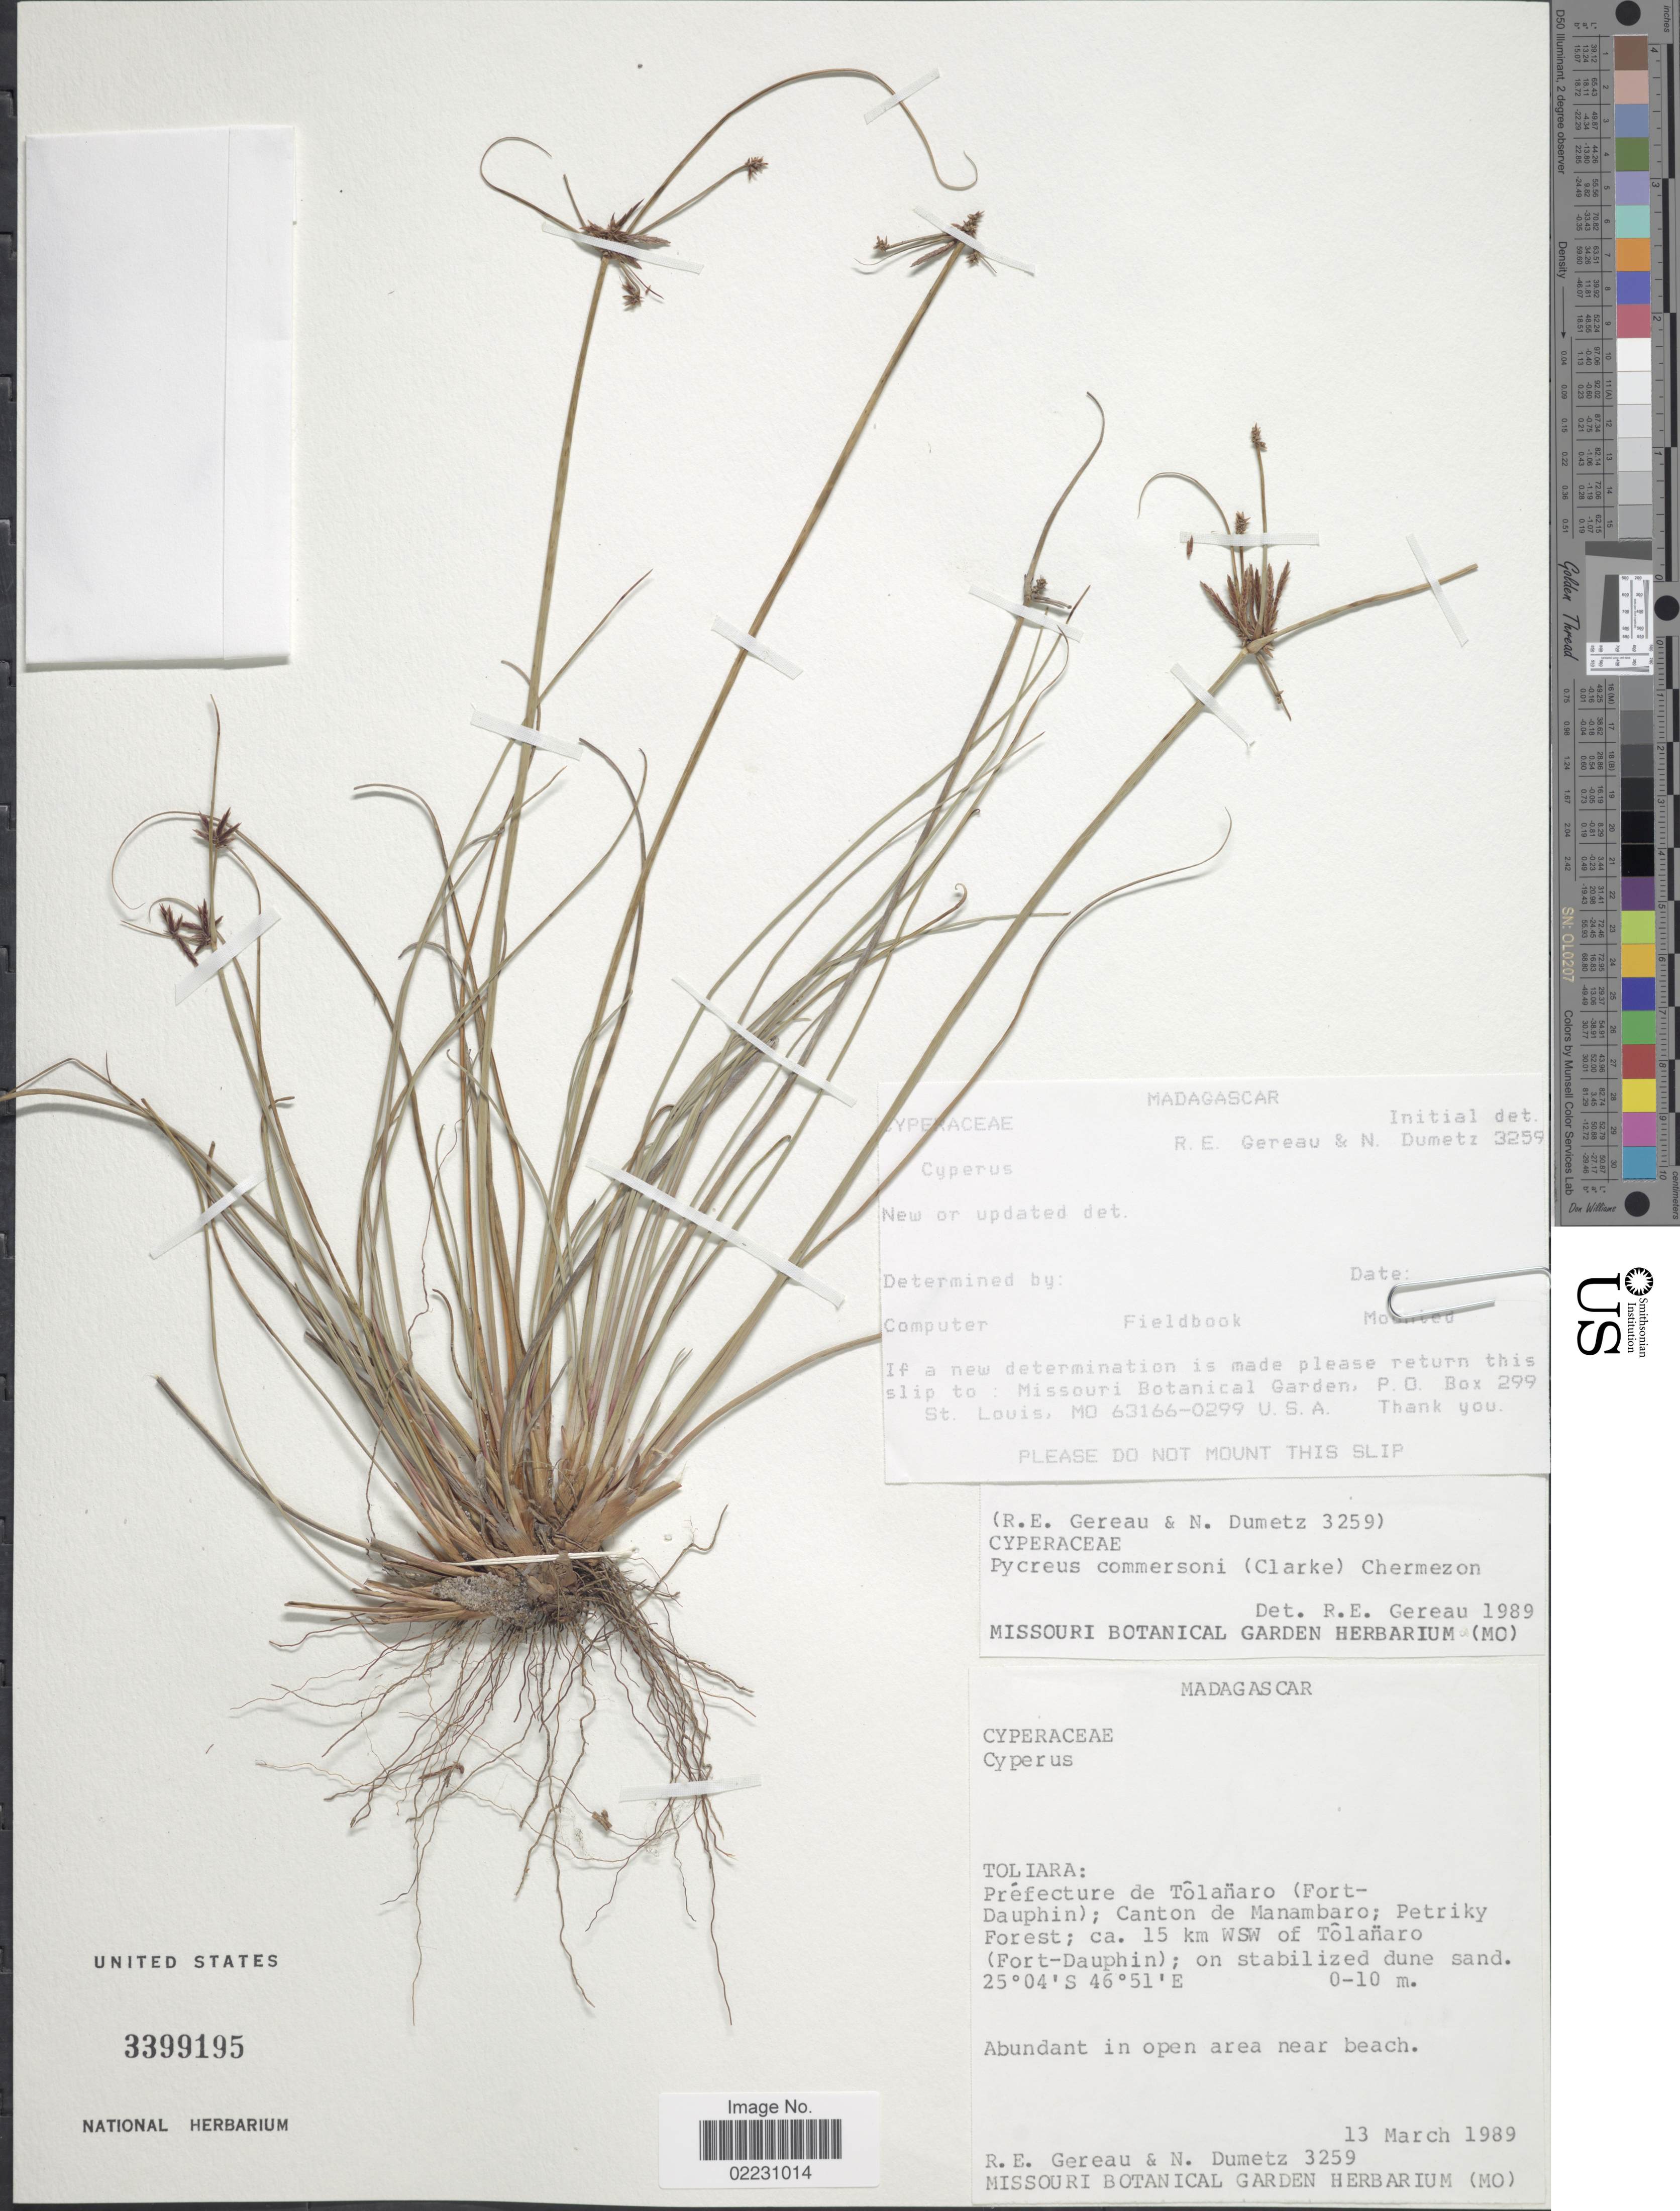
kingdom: Plantae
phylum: Tracheophyta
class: Liliopsida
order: Poales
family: Cyperaceae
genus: Cyperus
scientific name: Cyperus rhizomatosus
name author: (C.B. Clarke) Kük.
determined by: Strong, Mark T., (BOT), Smithsonian Institution - National Museum of Natural History (UNITED STATES)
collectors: R. Gereau & N. Dumetz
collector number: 3259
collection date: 1989-03-13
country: Madagascar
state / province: Anosy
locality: Toliara: Prefecture de Tolanaro (Fort-Dauphin); Canton de Manambaro; Petriky Forest; ca. 15 km WSW of Tolanaro (Fort-Dauphin).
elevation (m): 0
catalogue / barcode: US 3399195